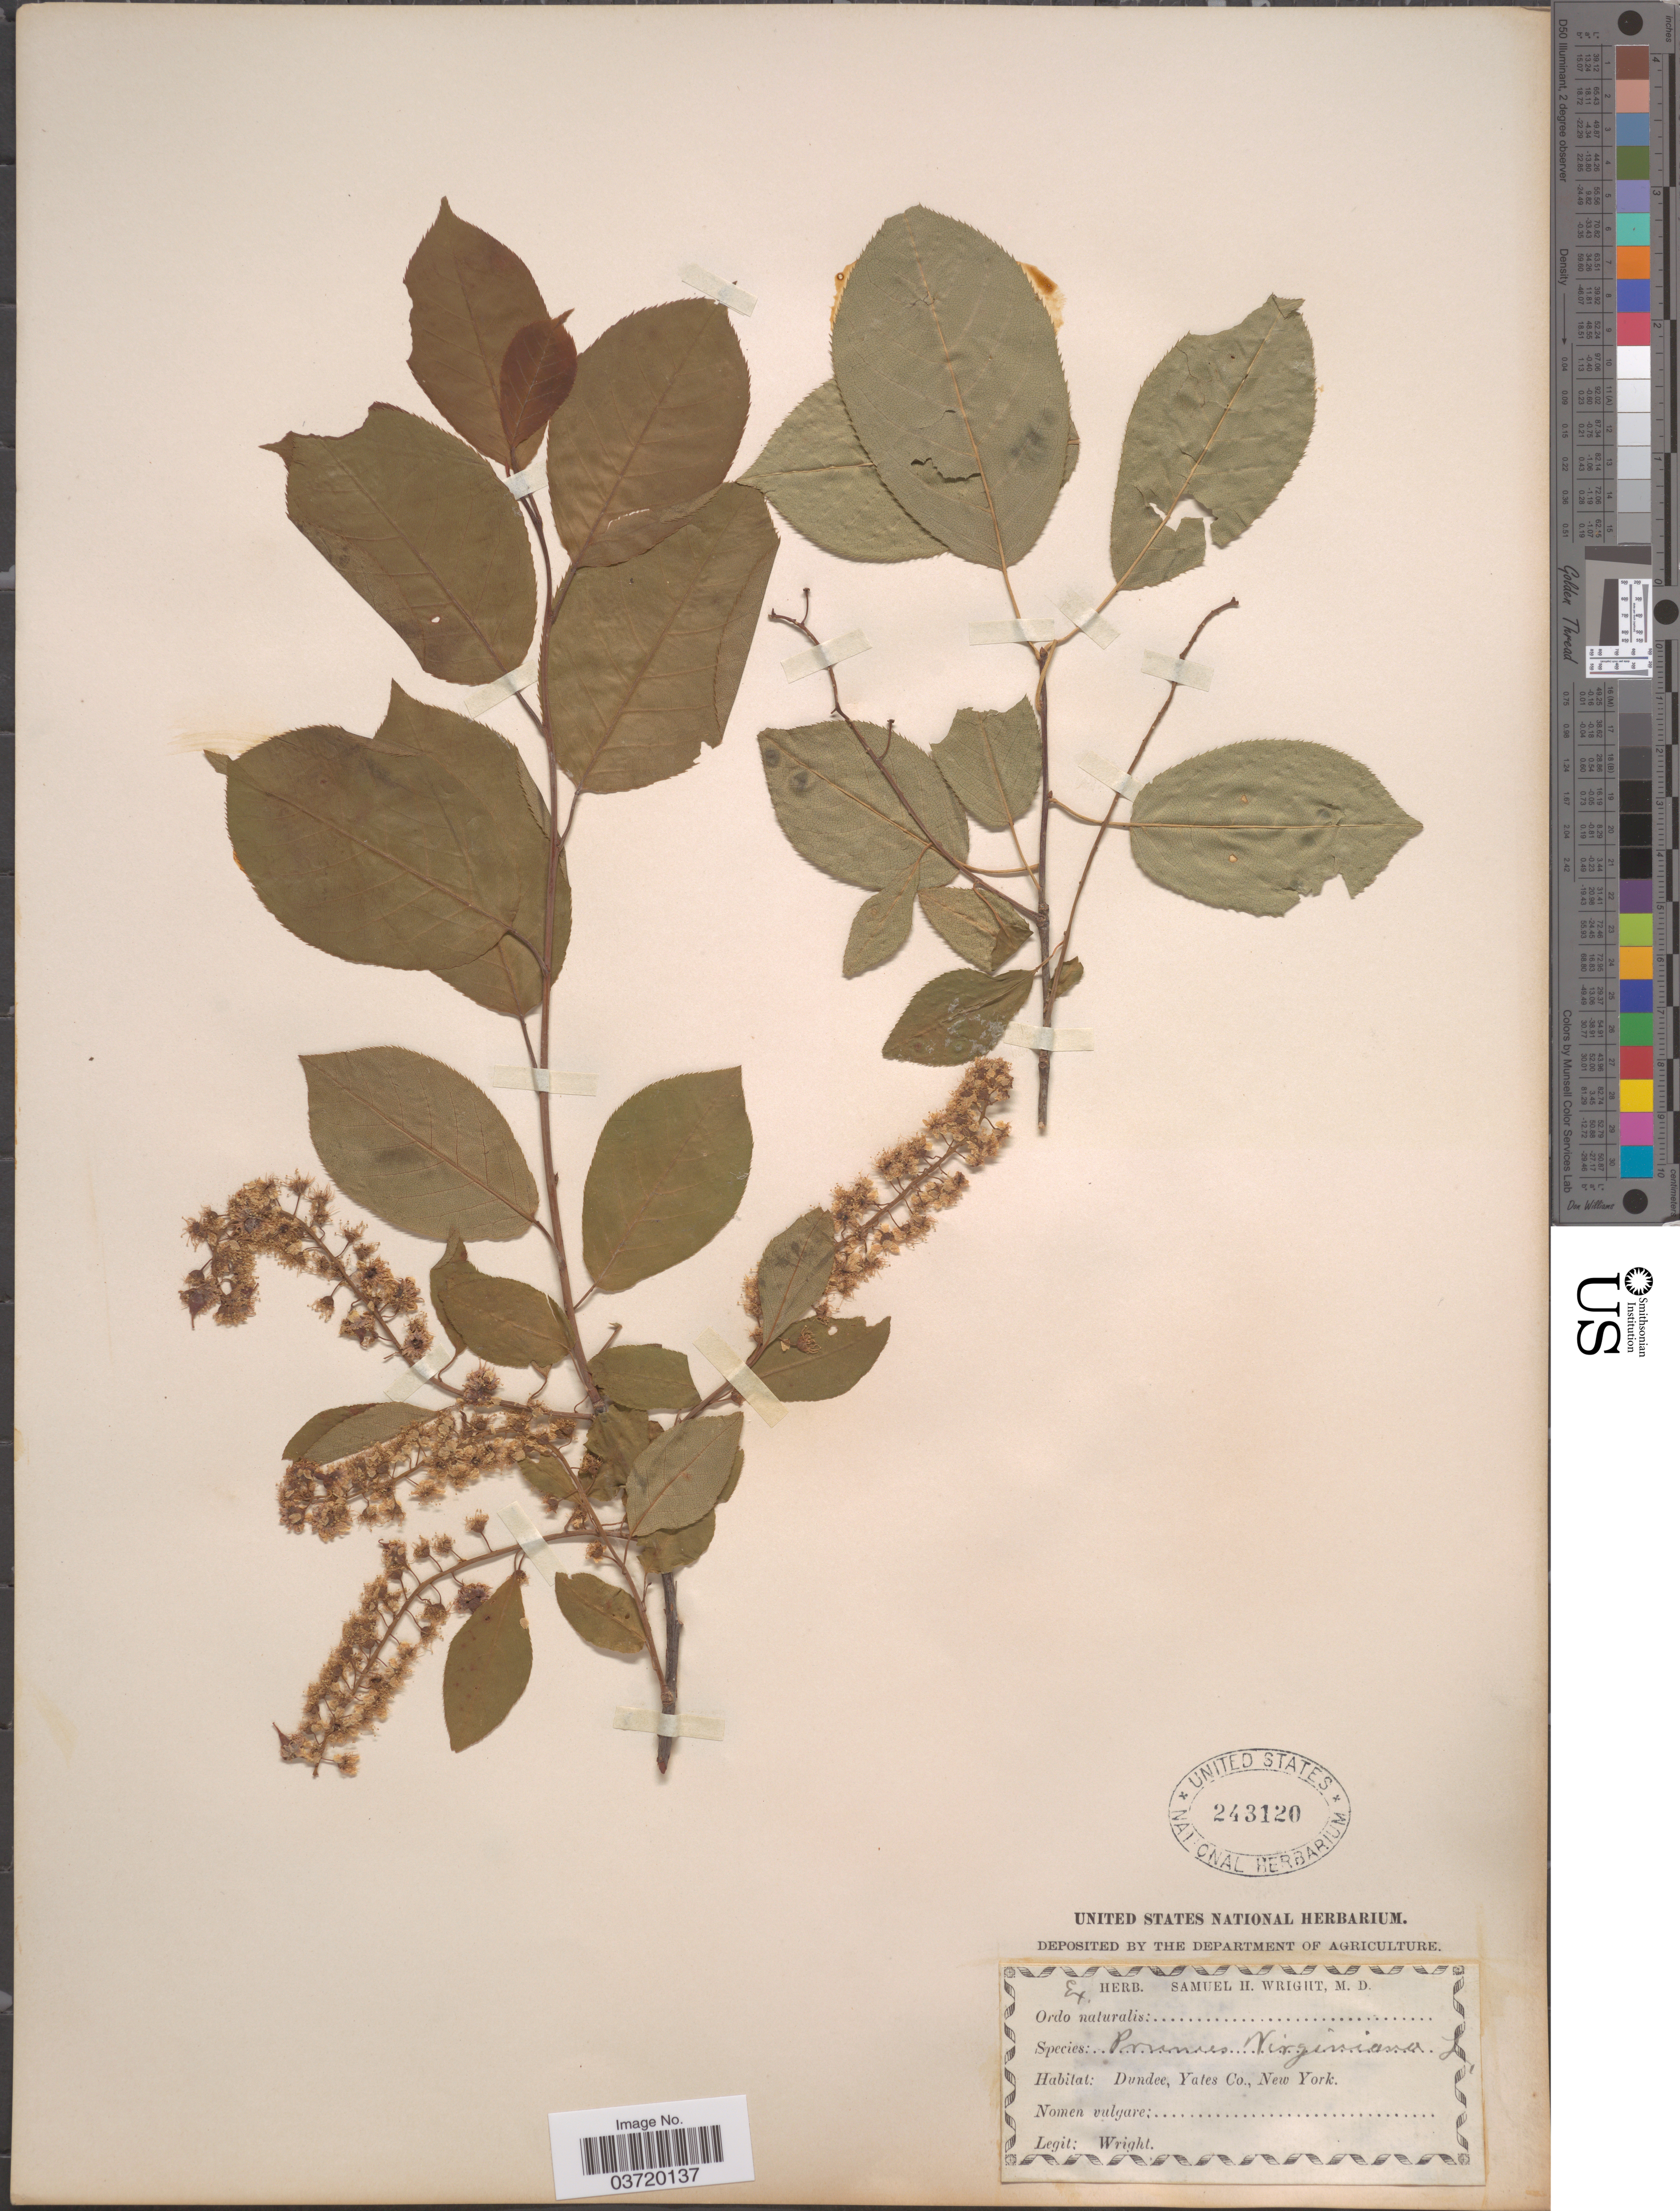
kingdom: Plantae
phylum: Tracheophyta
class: Magnoliopsida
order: Rosales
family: Rosaceae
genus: Prunus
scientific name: Prunus virginiana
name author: L.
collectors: Wright, --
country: United States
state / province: New York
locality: Dundee, Yates Co.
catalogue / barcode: US 243120